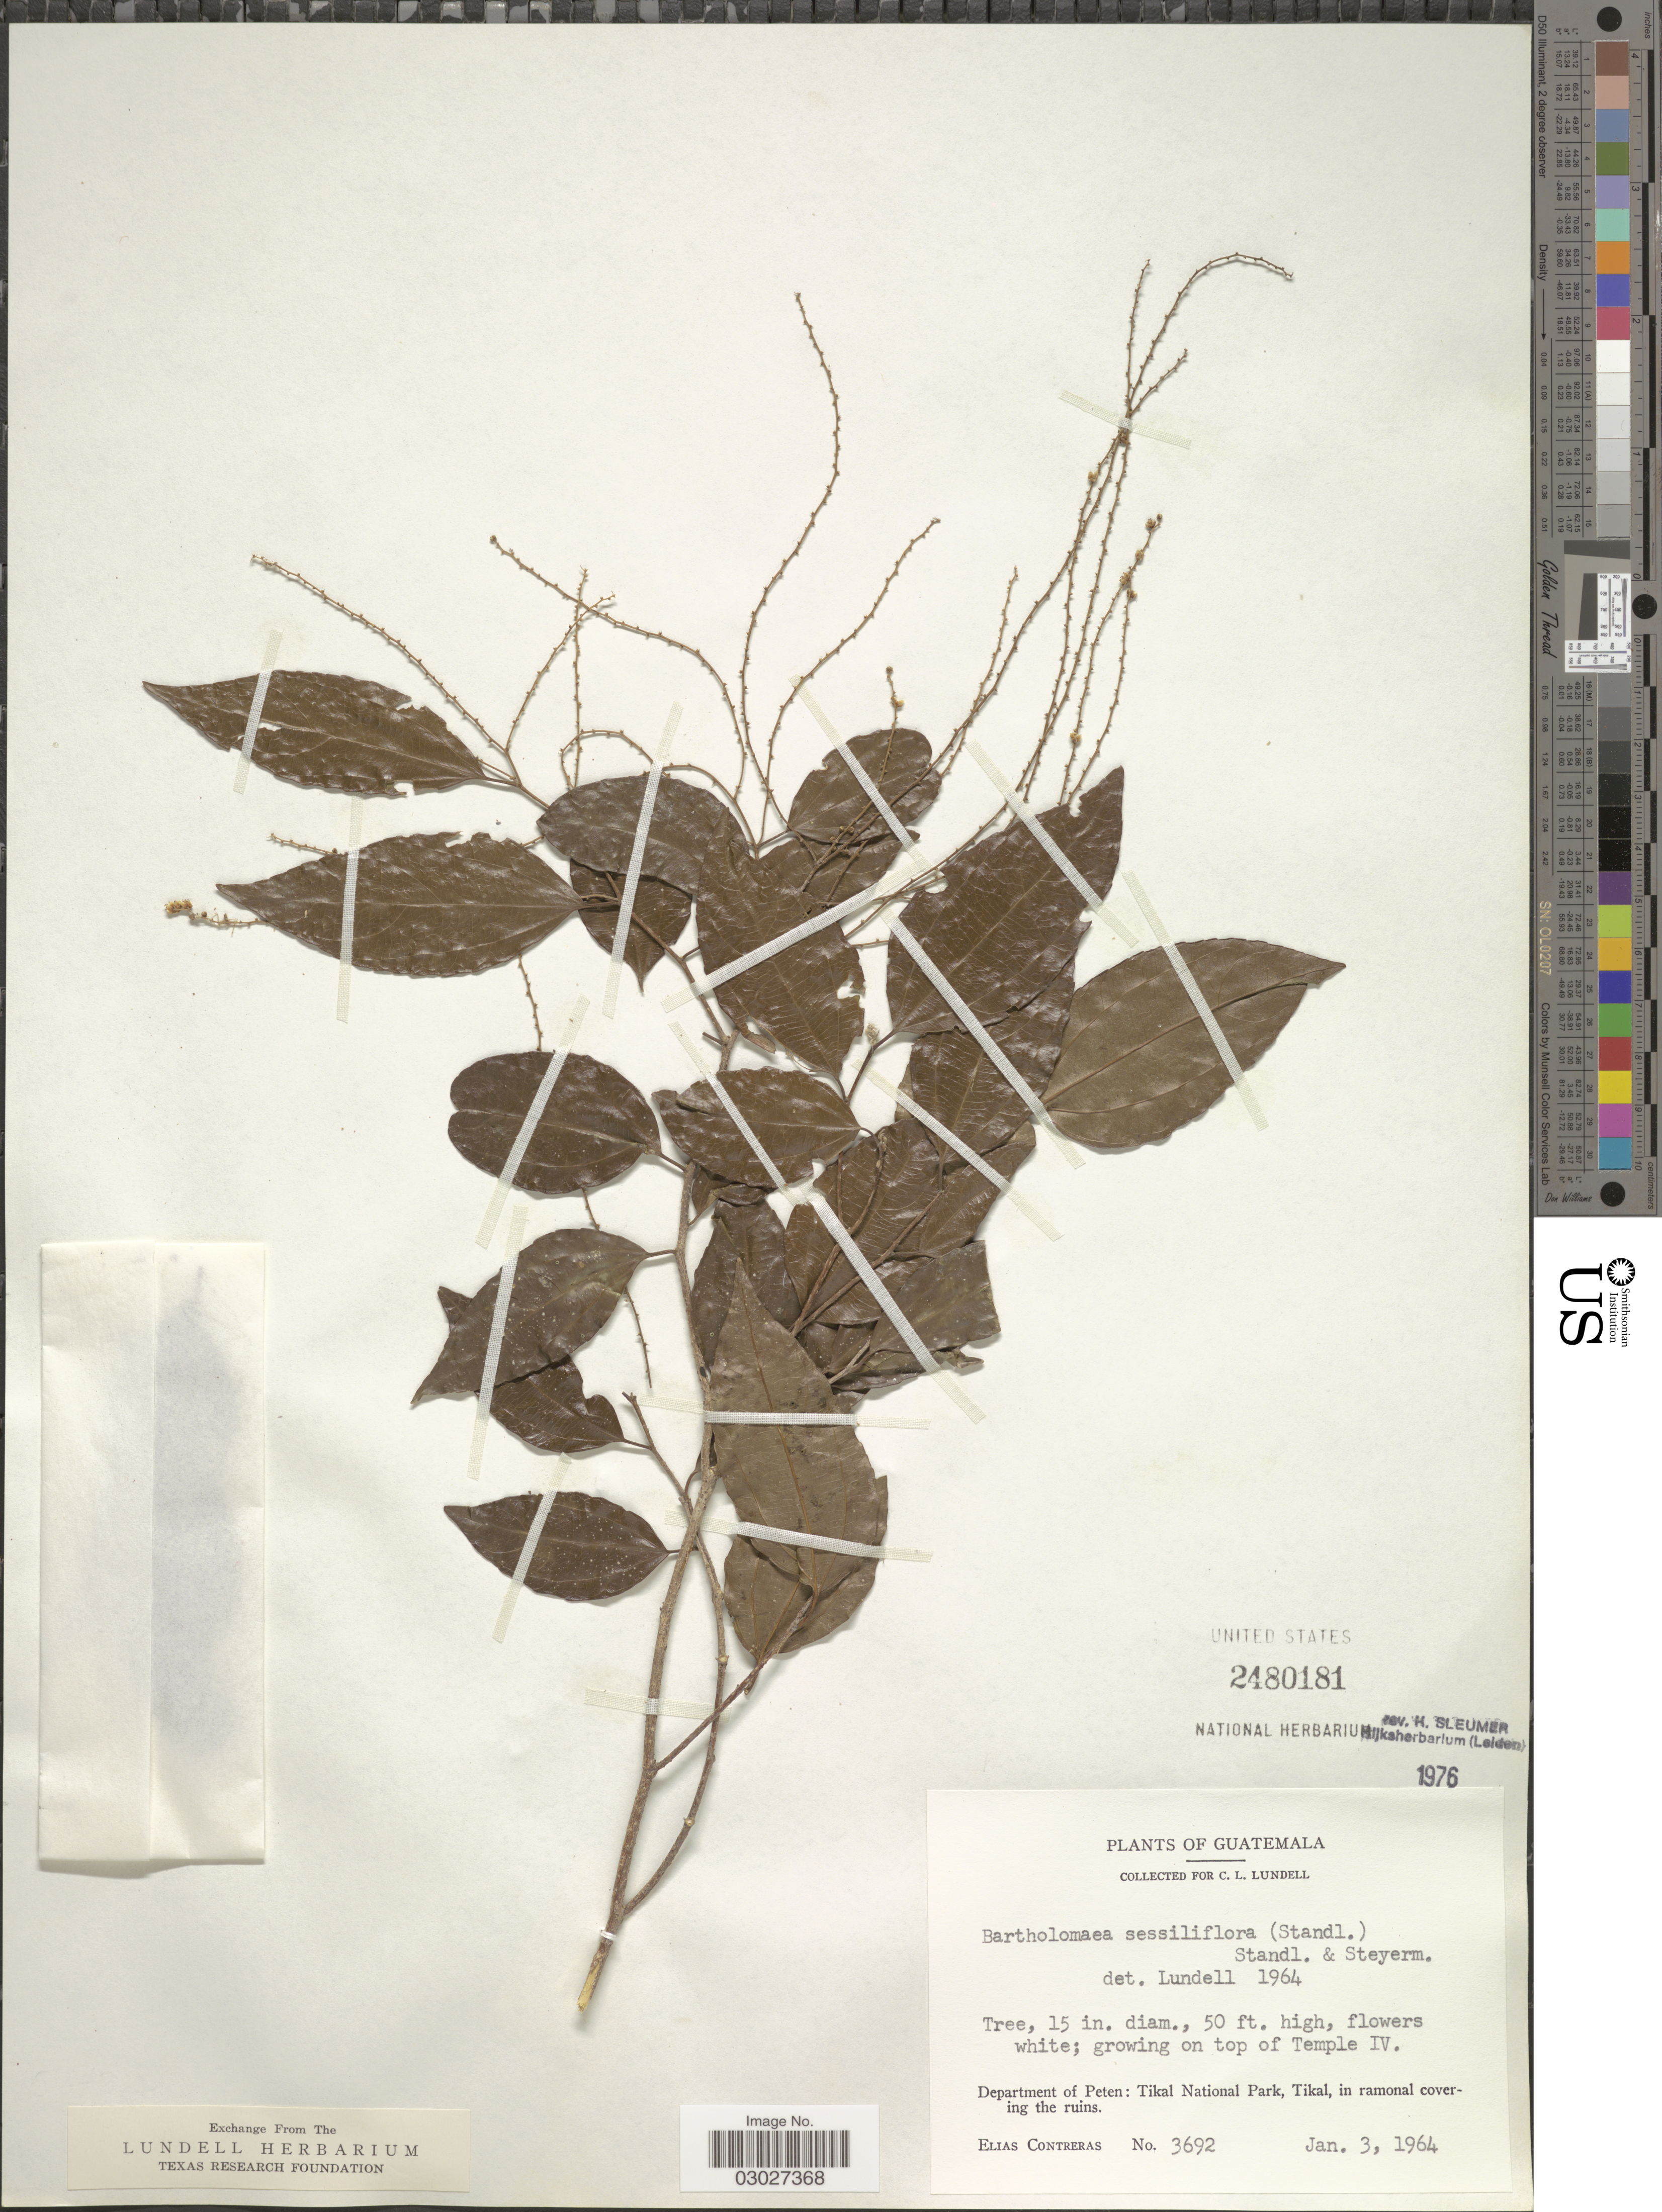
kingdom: Plantae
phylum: Tracheophyta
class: Magnoliopsida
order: Malpighiales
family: Salicaceae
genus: Bartholomaea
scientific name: Bartholomaea sessiliflora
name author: (Standl.) Standl. & Steyerm.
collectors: E. Contreras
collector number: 3692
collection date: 1964-01-03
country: Guatemala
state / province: El Petén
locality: Department of Peten: Tikal National Park, Tikal, in ramonal covering the ruins.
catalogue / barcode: US 2480181